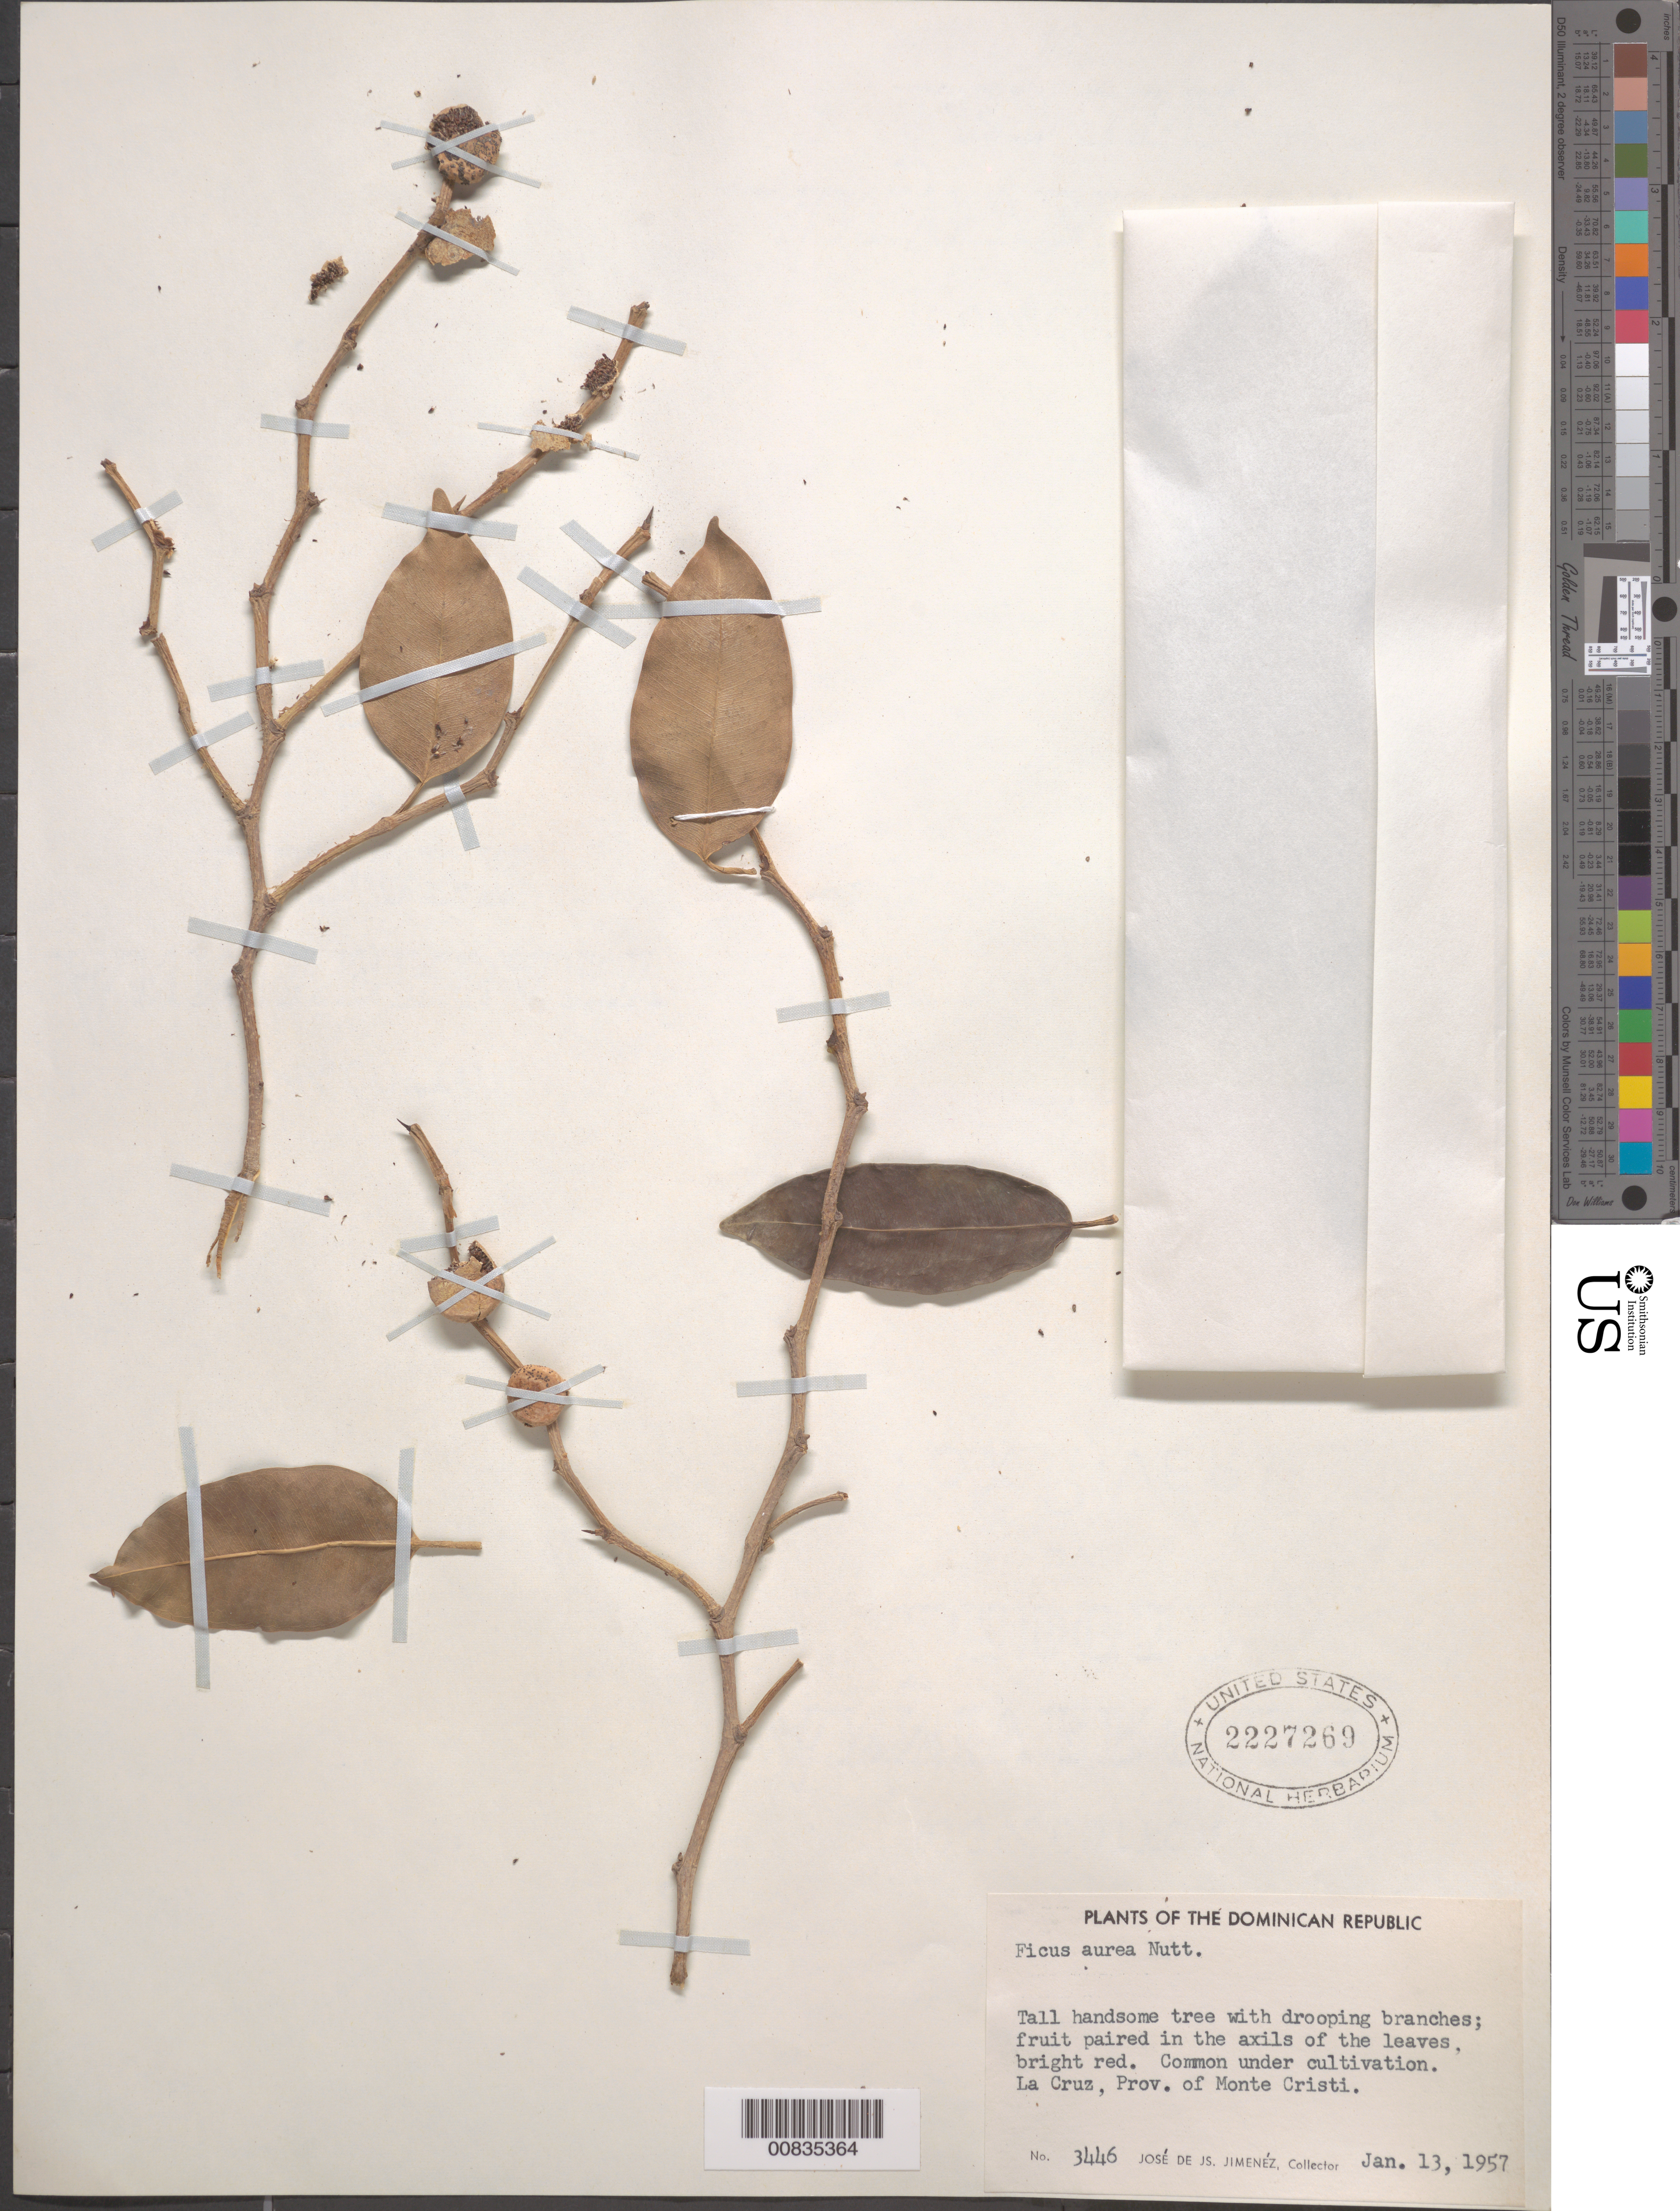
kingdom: Plantae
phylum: Tracheophyta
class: Magnoliopsida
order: Rosales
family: Moraceae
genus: Ficus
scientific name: Ficus aurea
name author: Nutt.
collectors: J. J. Jiménez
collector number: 3446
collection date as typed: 13 Jan 1957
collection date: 1957-01-13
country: Dominican Republic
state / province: Monte Cristi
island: Hispaniola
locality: La Cruz.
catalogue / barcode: US 2227269